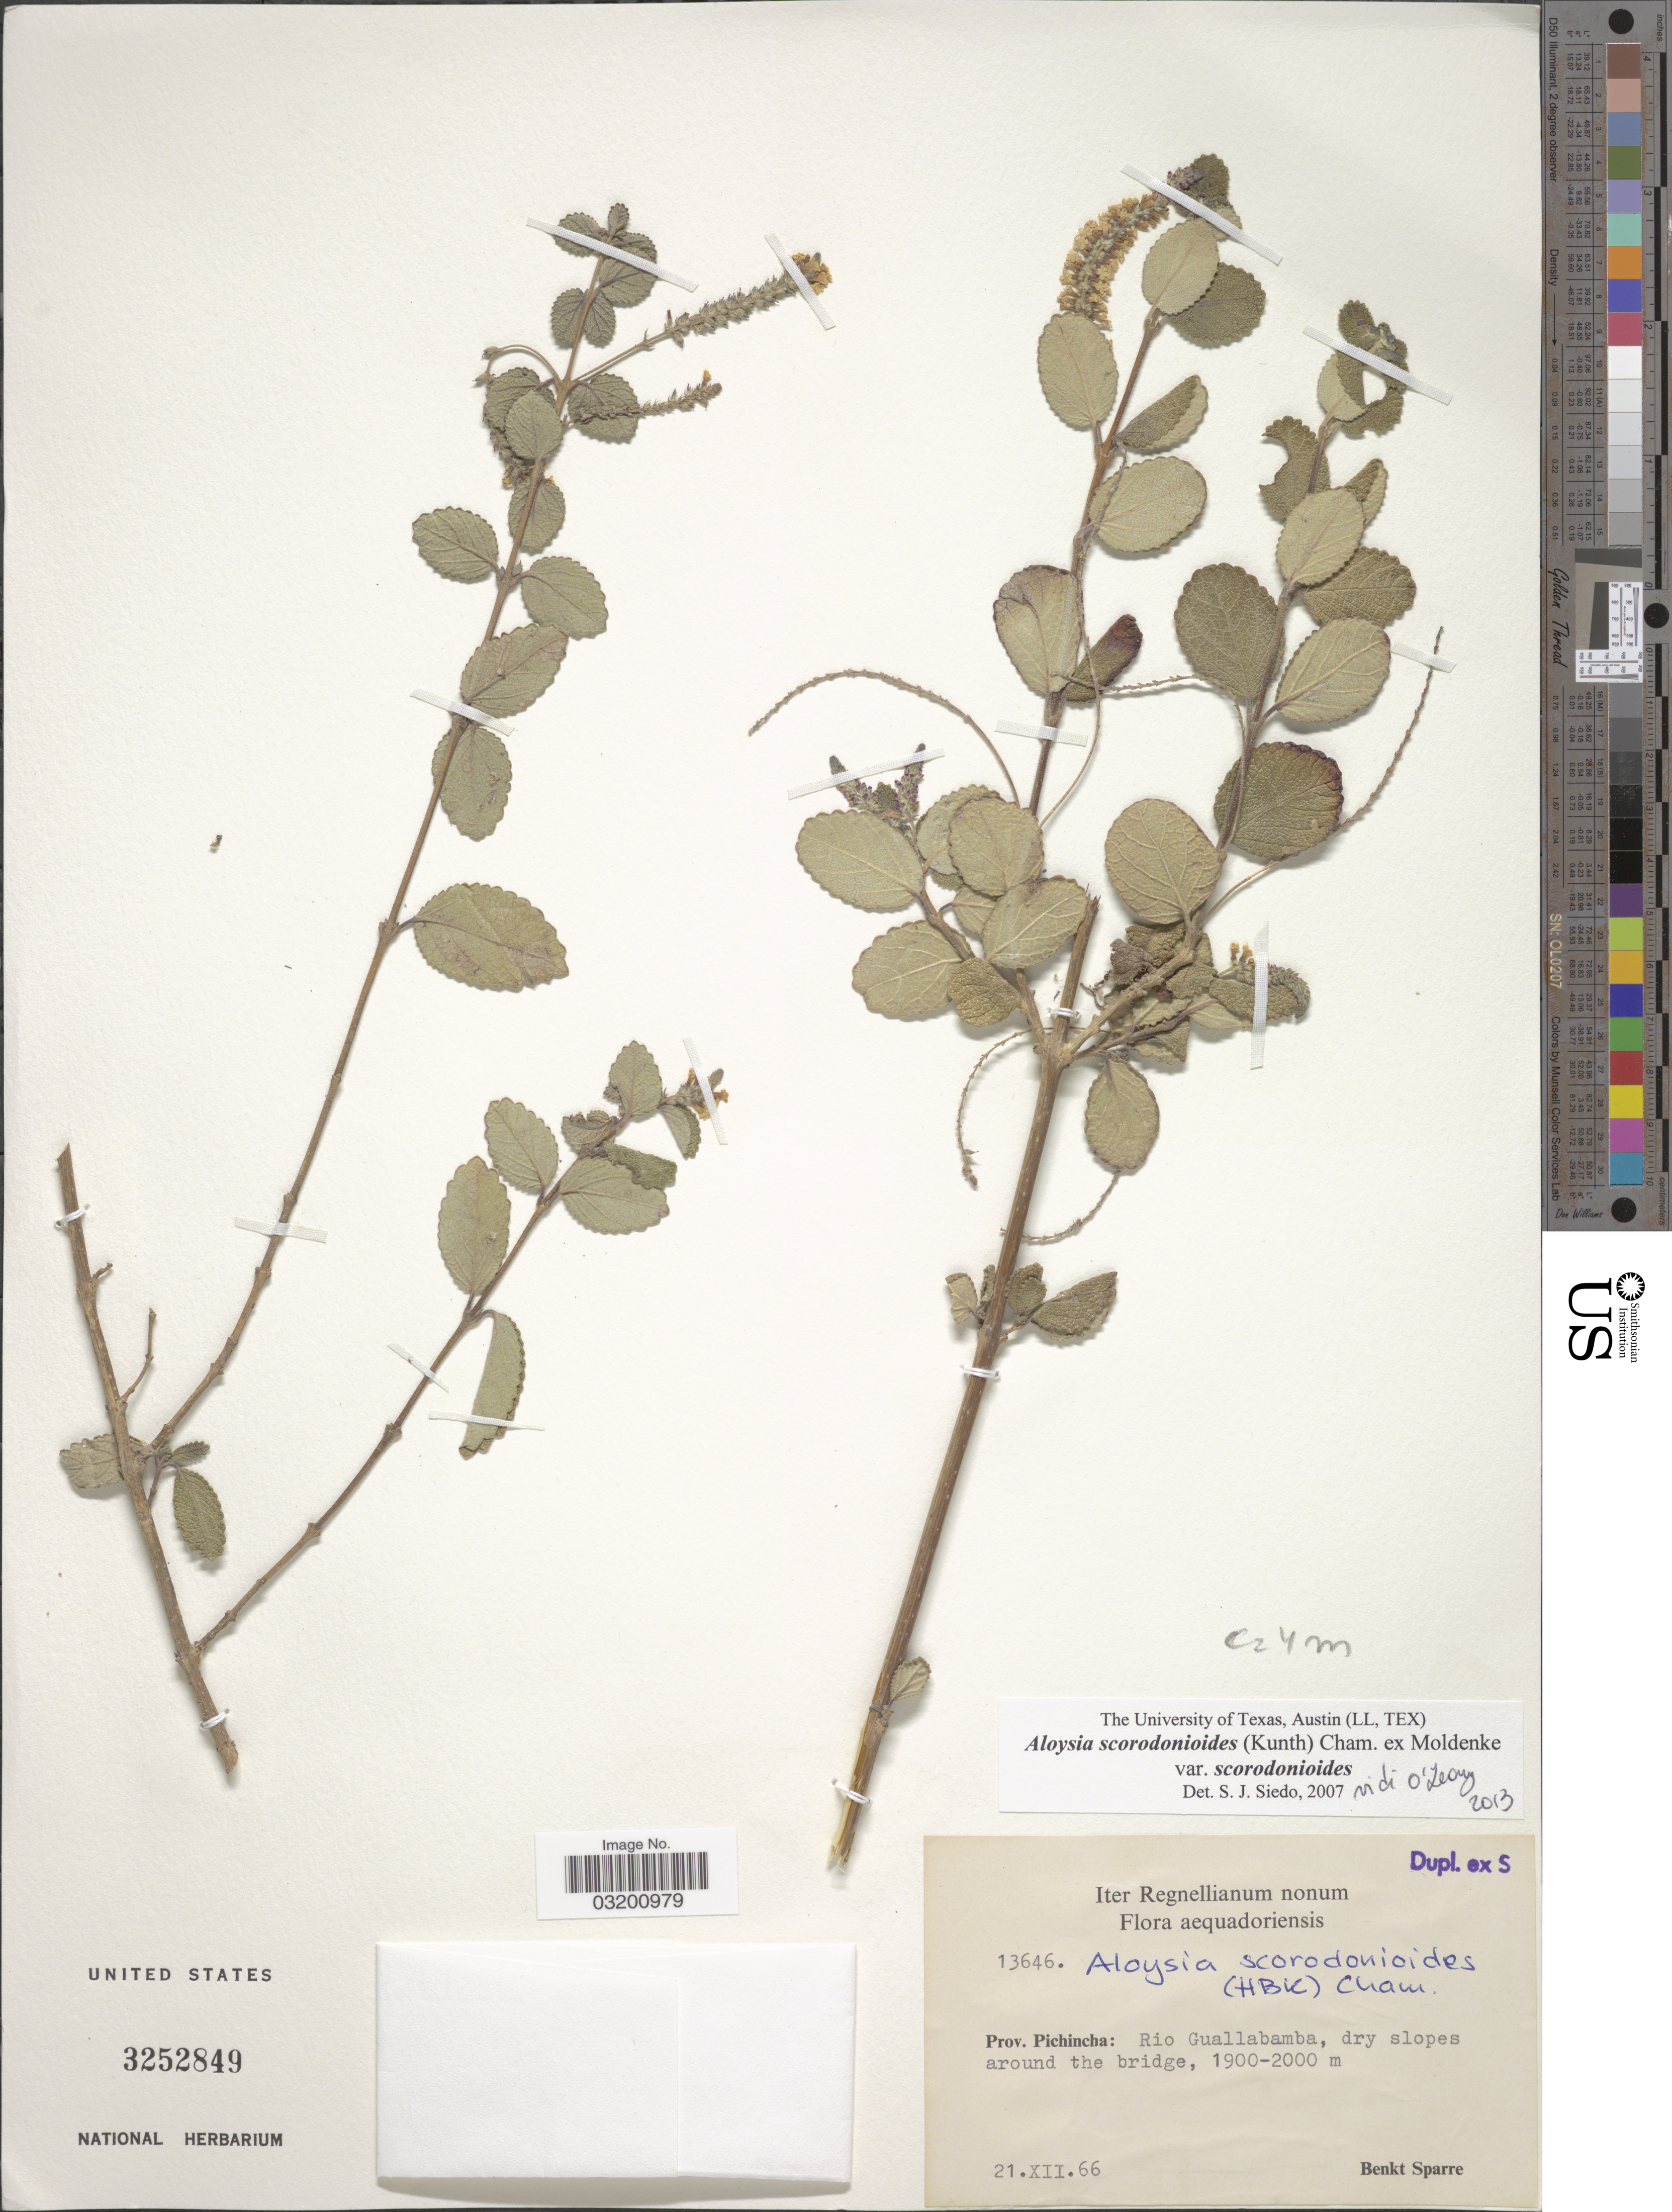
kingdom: Plantae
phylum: Tracheophyta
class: Magnoliopsida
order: Lamiales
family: Verbenaceae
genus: Aloysia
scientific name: Aloysia scorodonioides var. scorodonioides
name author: (Kunth) Cham.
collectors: B. Sparre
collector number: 13646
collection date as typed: Transcribed d/m/y: 21/12/66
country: Ecuador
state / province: Pichincha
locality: Rio Guallabamba, dry slopes around bridge.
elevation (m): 1900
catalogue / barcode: US 3252849